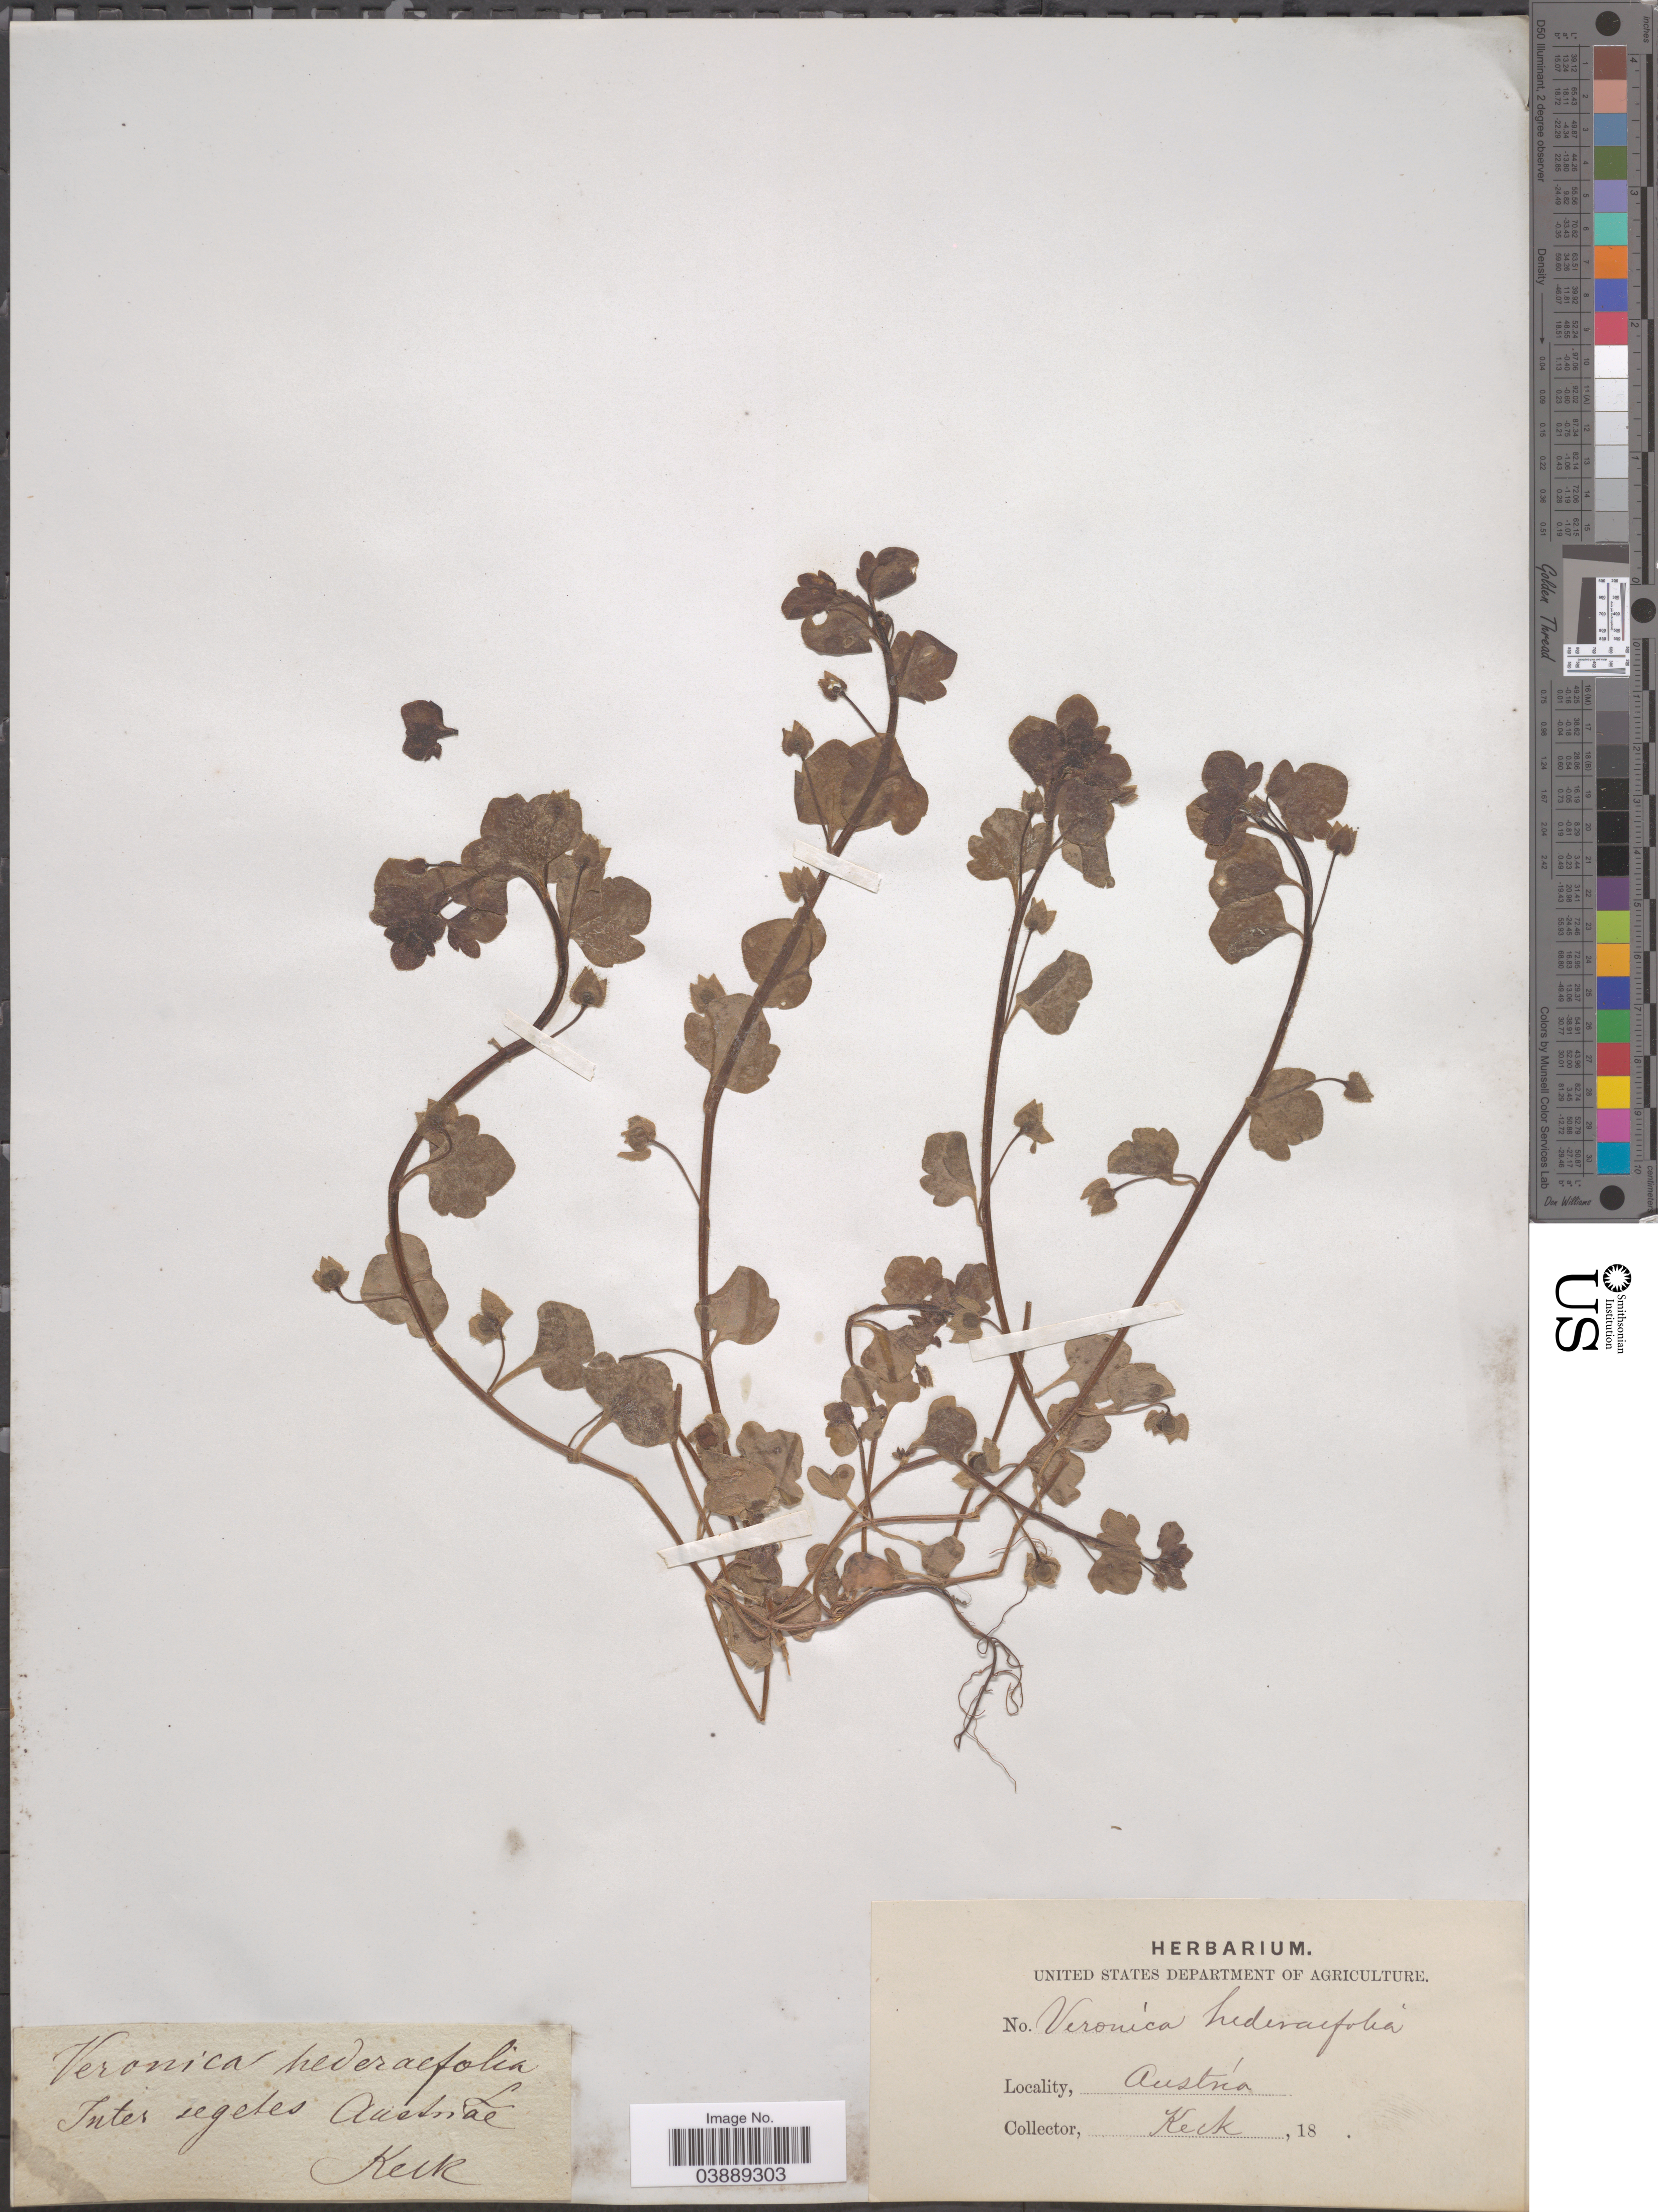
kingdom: Plantae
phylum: Tracheophyta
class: Magnoliopsida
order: Lamiales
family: Plantaginaceae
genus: Veronica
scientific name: Veronica hederifolia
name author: L.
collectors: -- Keck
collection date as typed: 18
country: Austria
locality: Inter segetes Austriae.